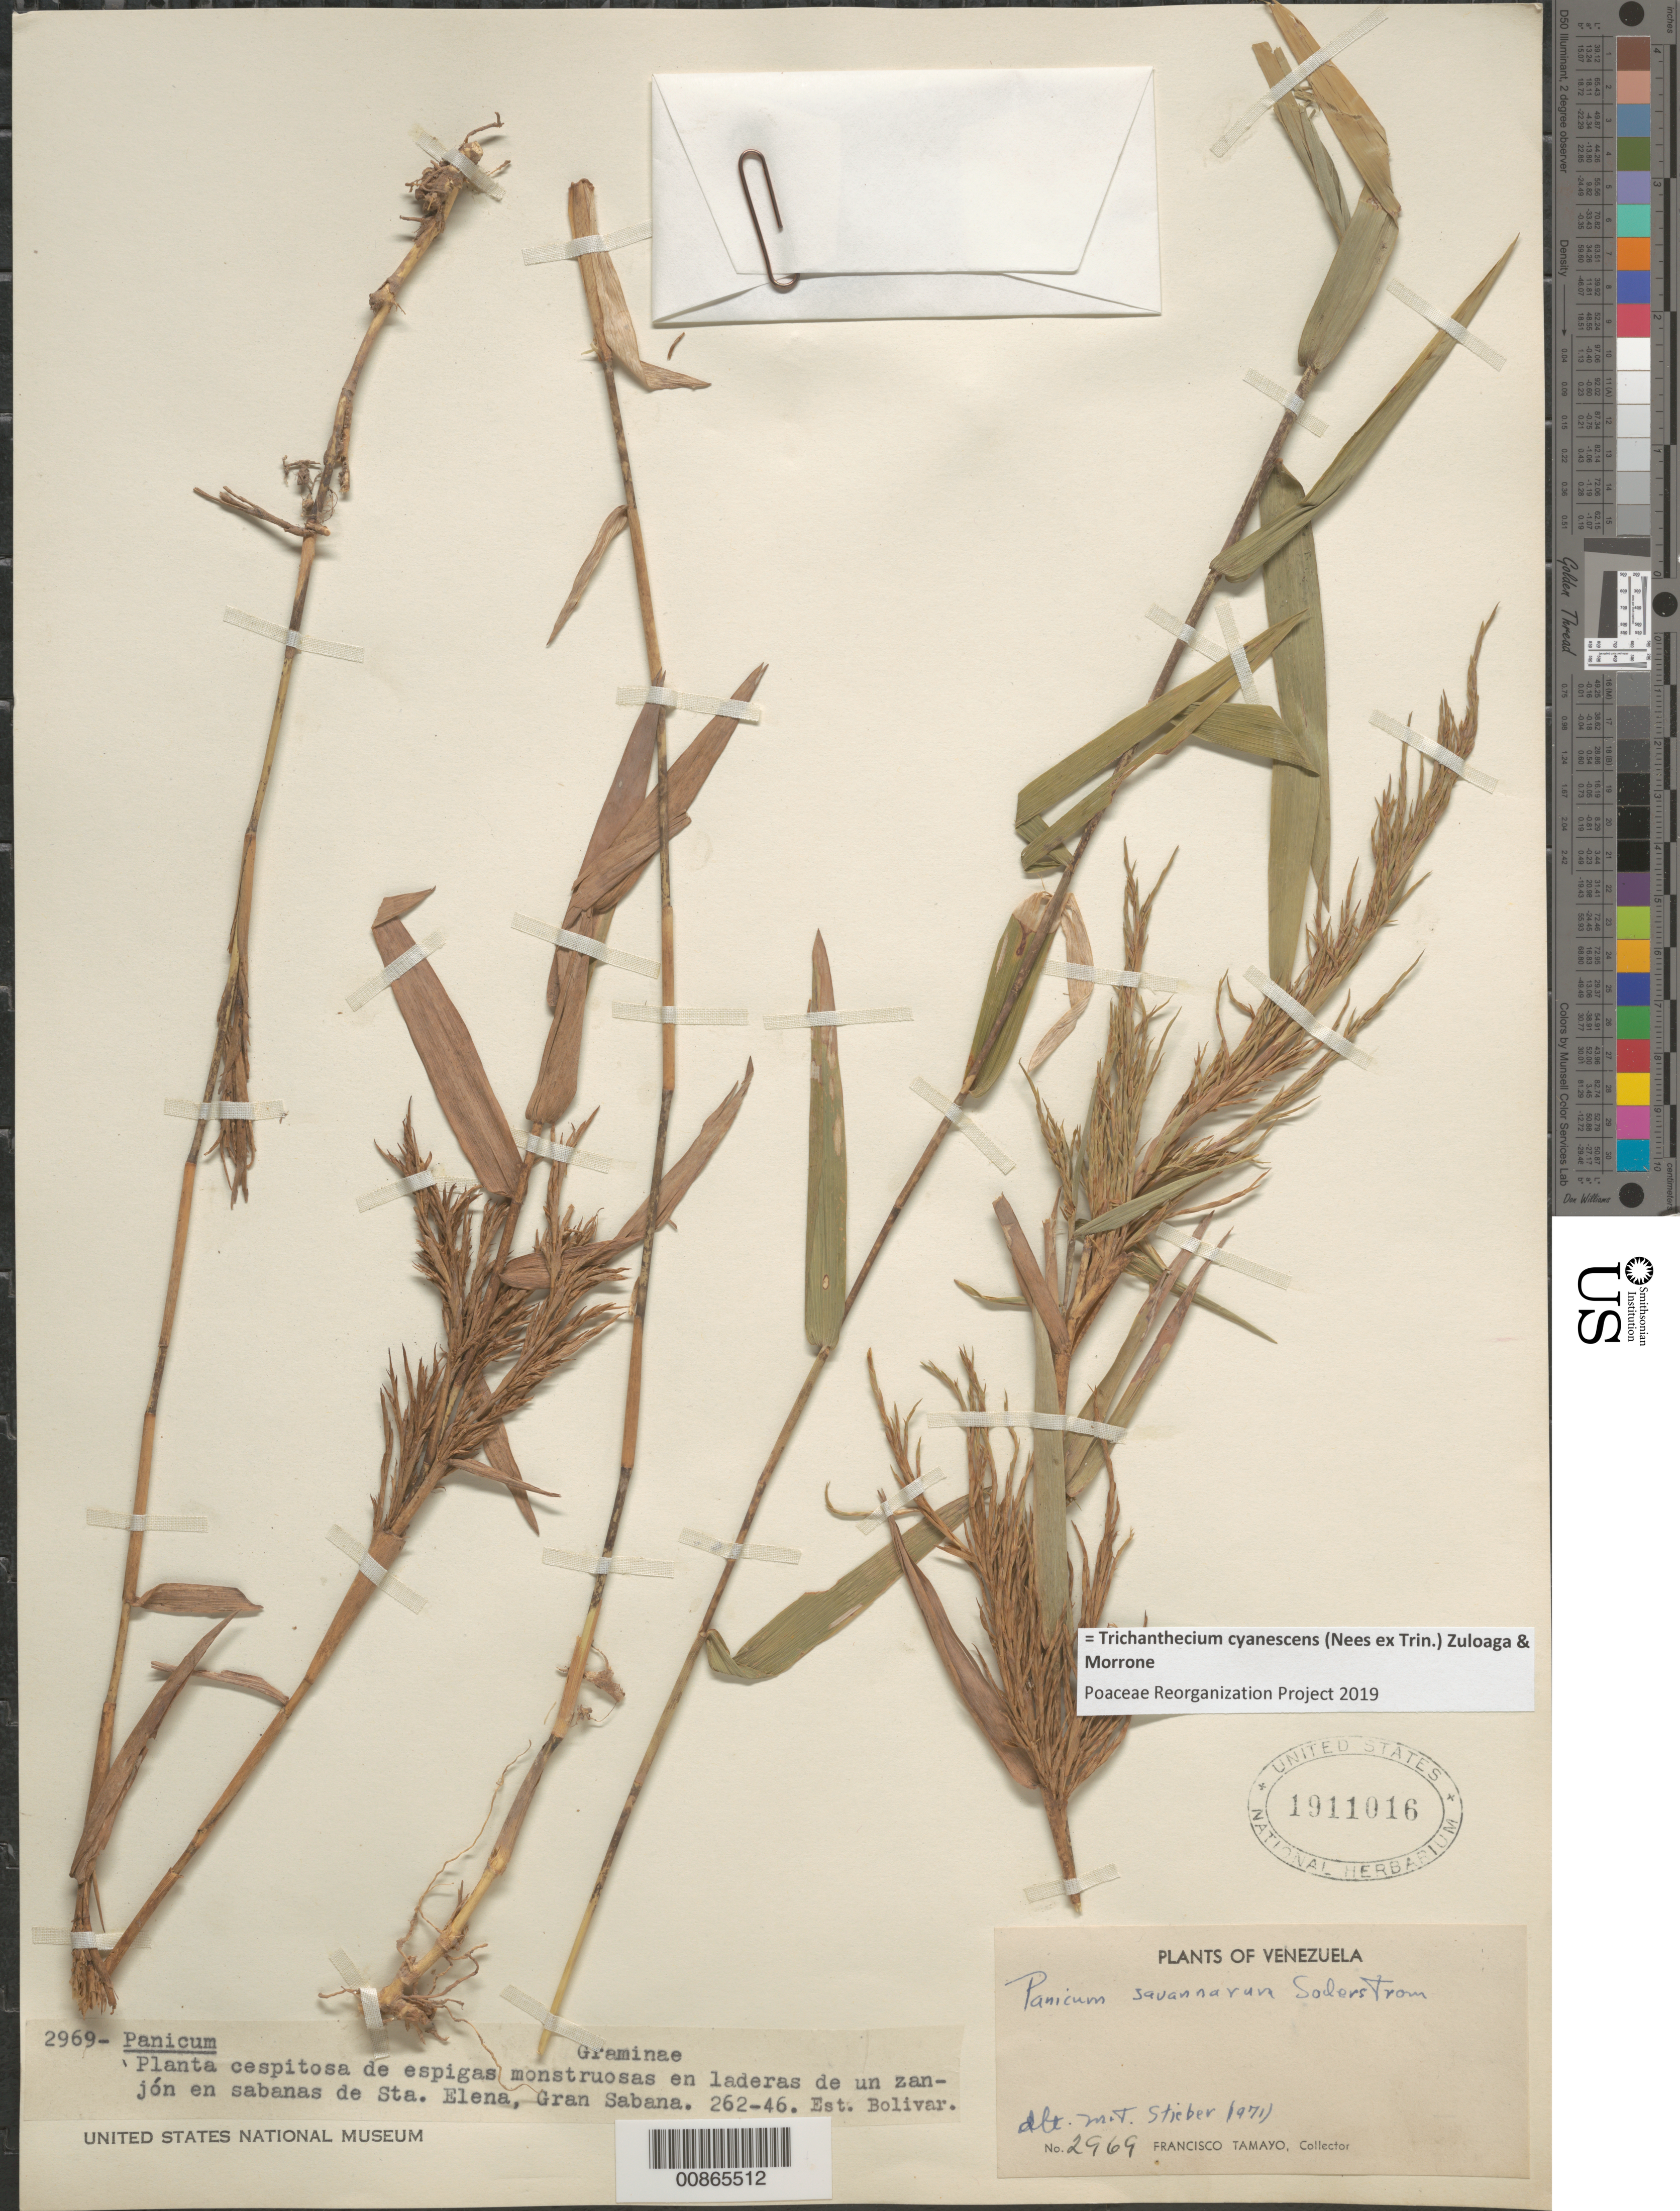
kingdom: Plantae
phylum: Tracheophyta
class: Liliopsida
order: Poales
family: Poaceae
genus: Panicum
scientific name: Panicum cyanescens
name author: Nees ex Trin.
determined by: Stieber, M. T.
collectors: F. Tamayo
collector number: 2969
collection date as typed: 26-Feb-46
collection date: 1946-02-26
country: Venezuela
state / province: Bolívar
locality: Gran Sabana, Sta. Elena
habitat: Laderas de zanjon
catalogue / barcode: US 1911016